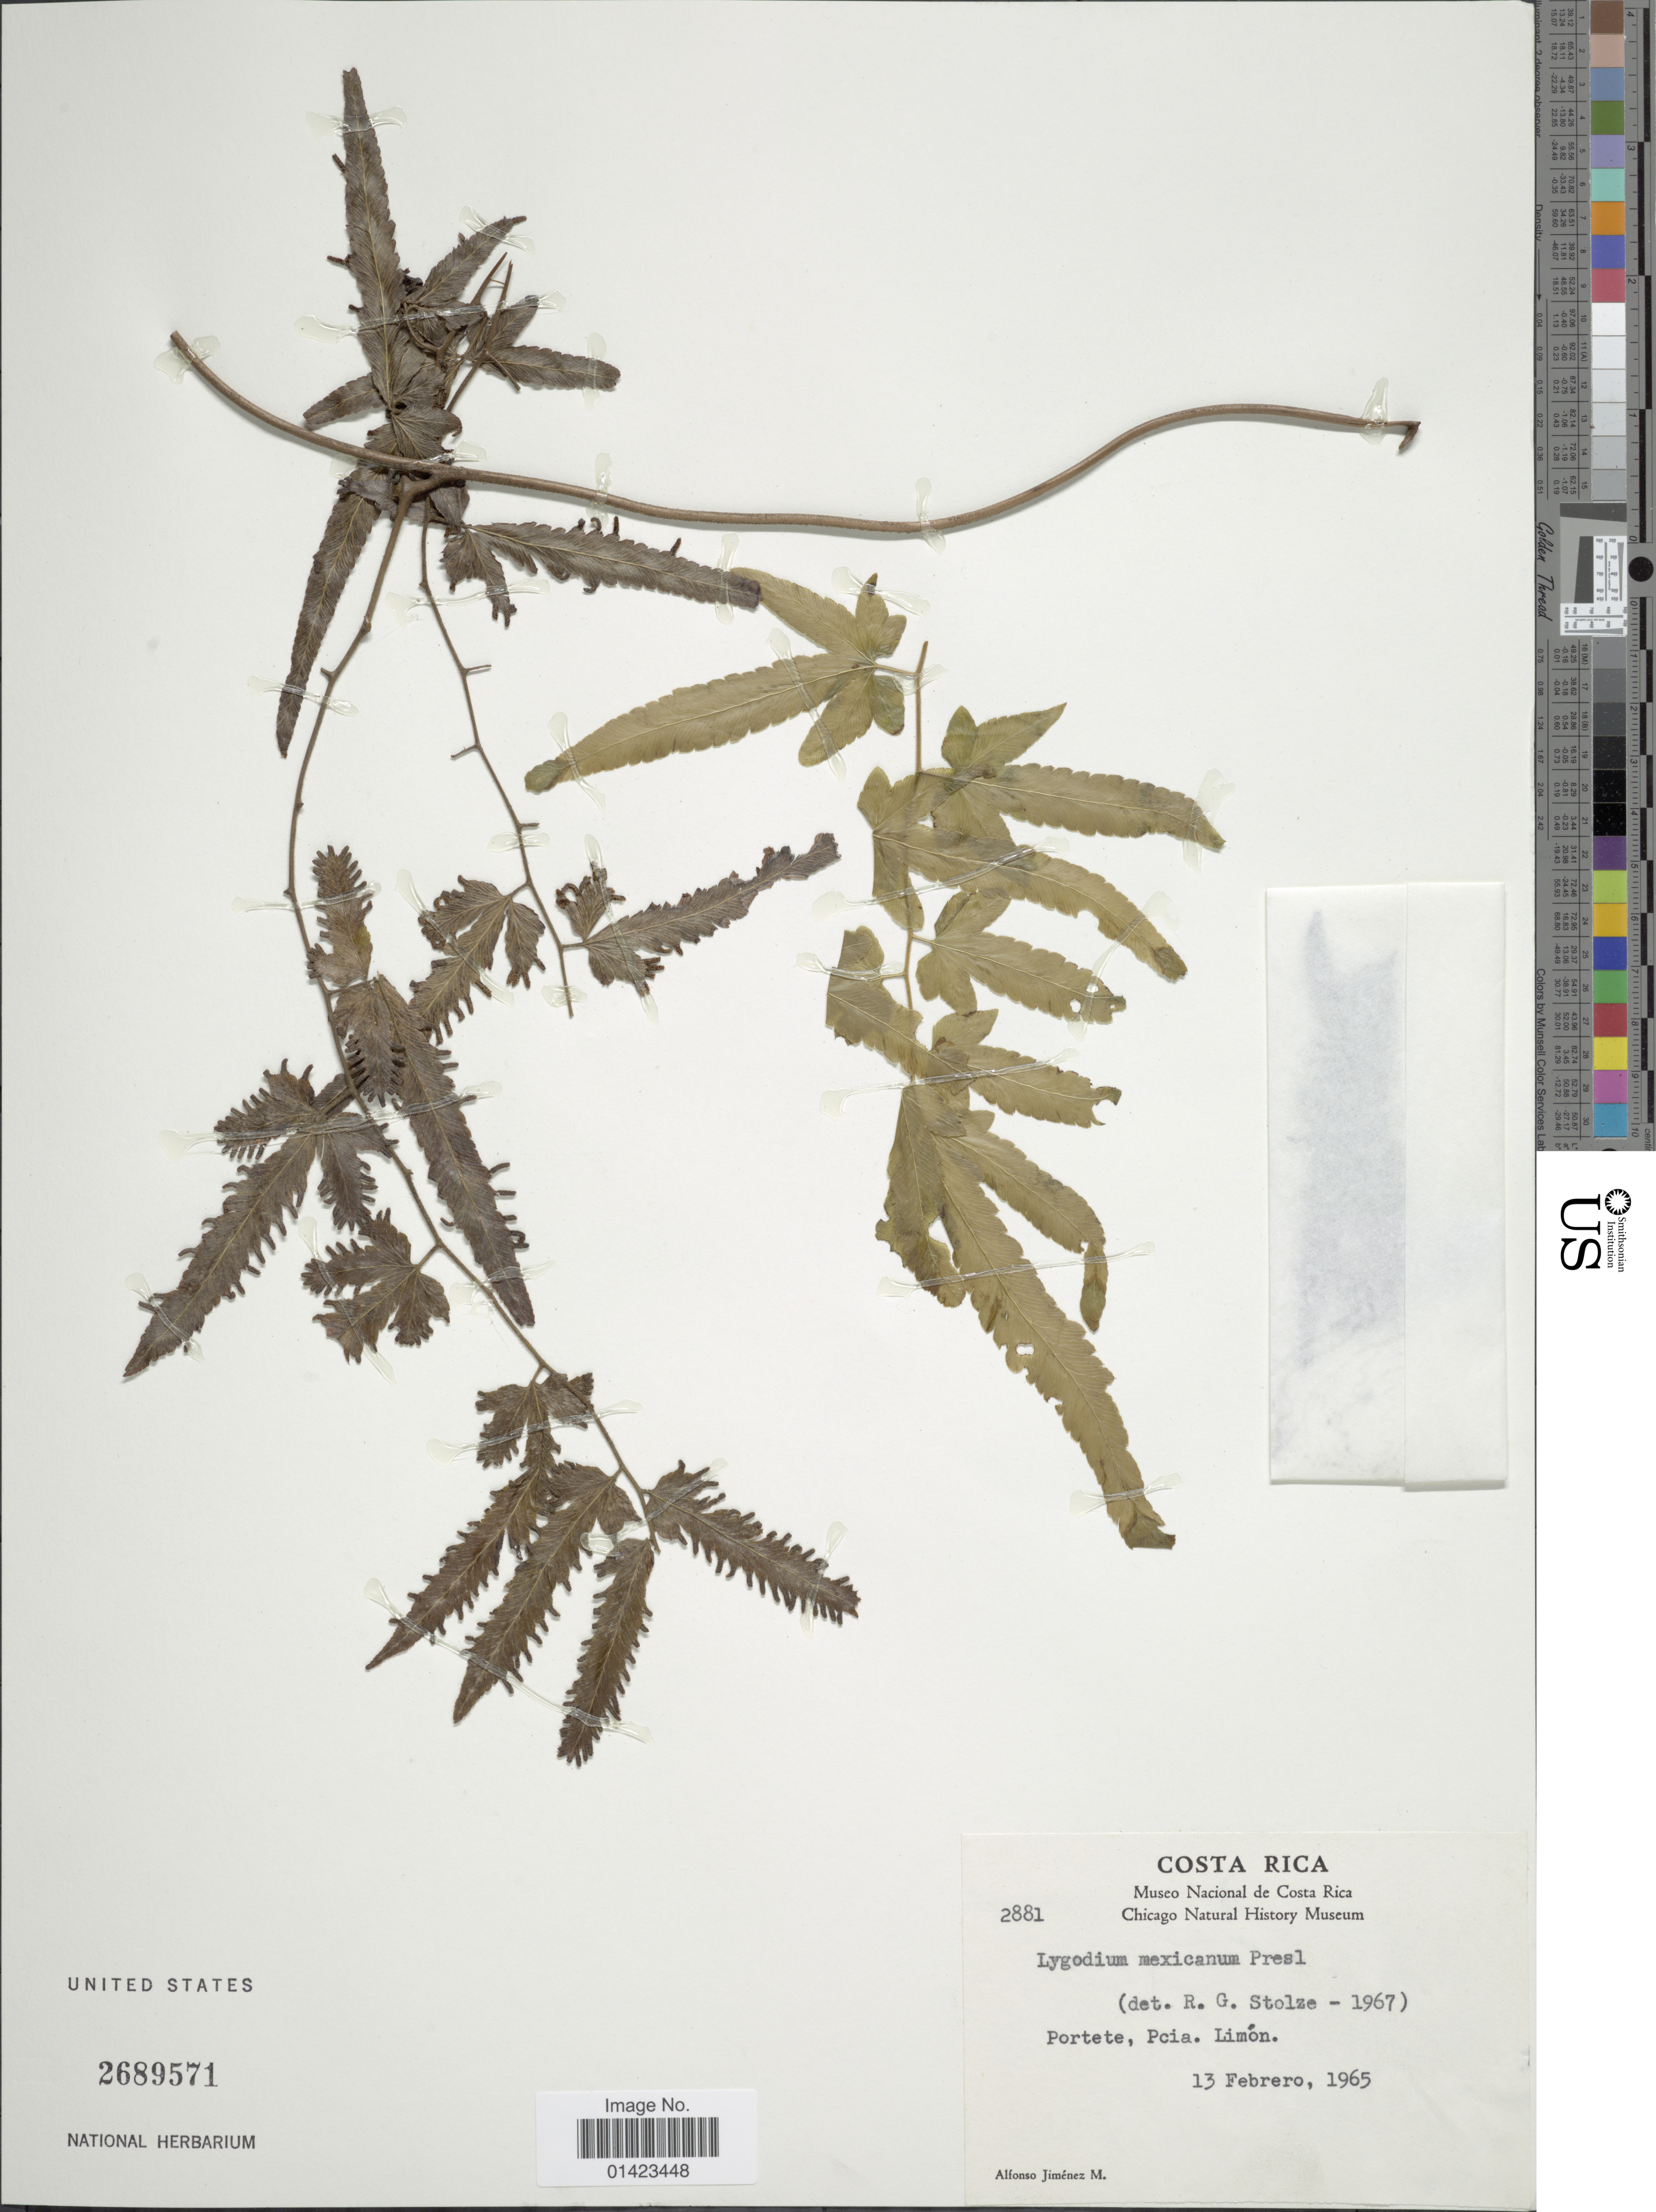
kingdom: Plantae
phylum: Tracheophyta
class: Polypodiopsida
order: Schizaeales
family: Lygodiaceae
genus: Lygodium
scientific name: Lygodium venustum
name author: Sw.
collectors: A. Jiménez M.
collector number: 2881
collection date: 1965-02-13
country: Costa Rica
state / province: Limón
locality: Costa Rica, Portete, Pcia. Limón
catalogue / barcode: US 2689571